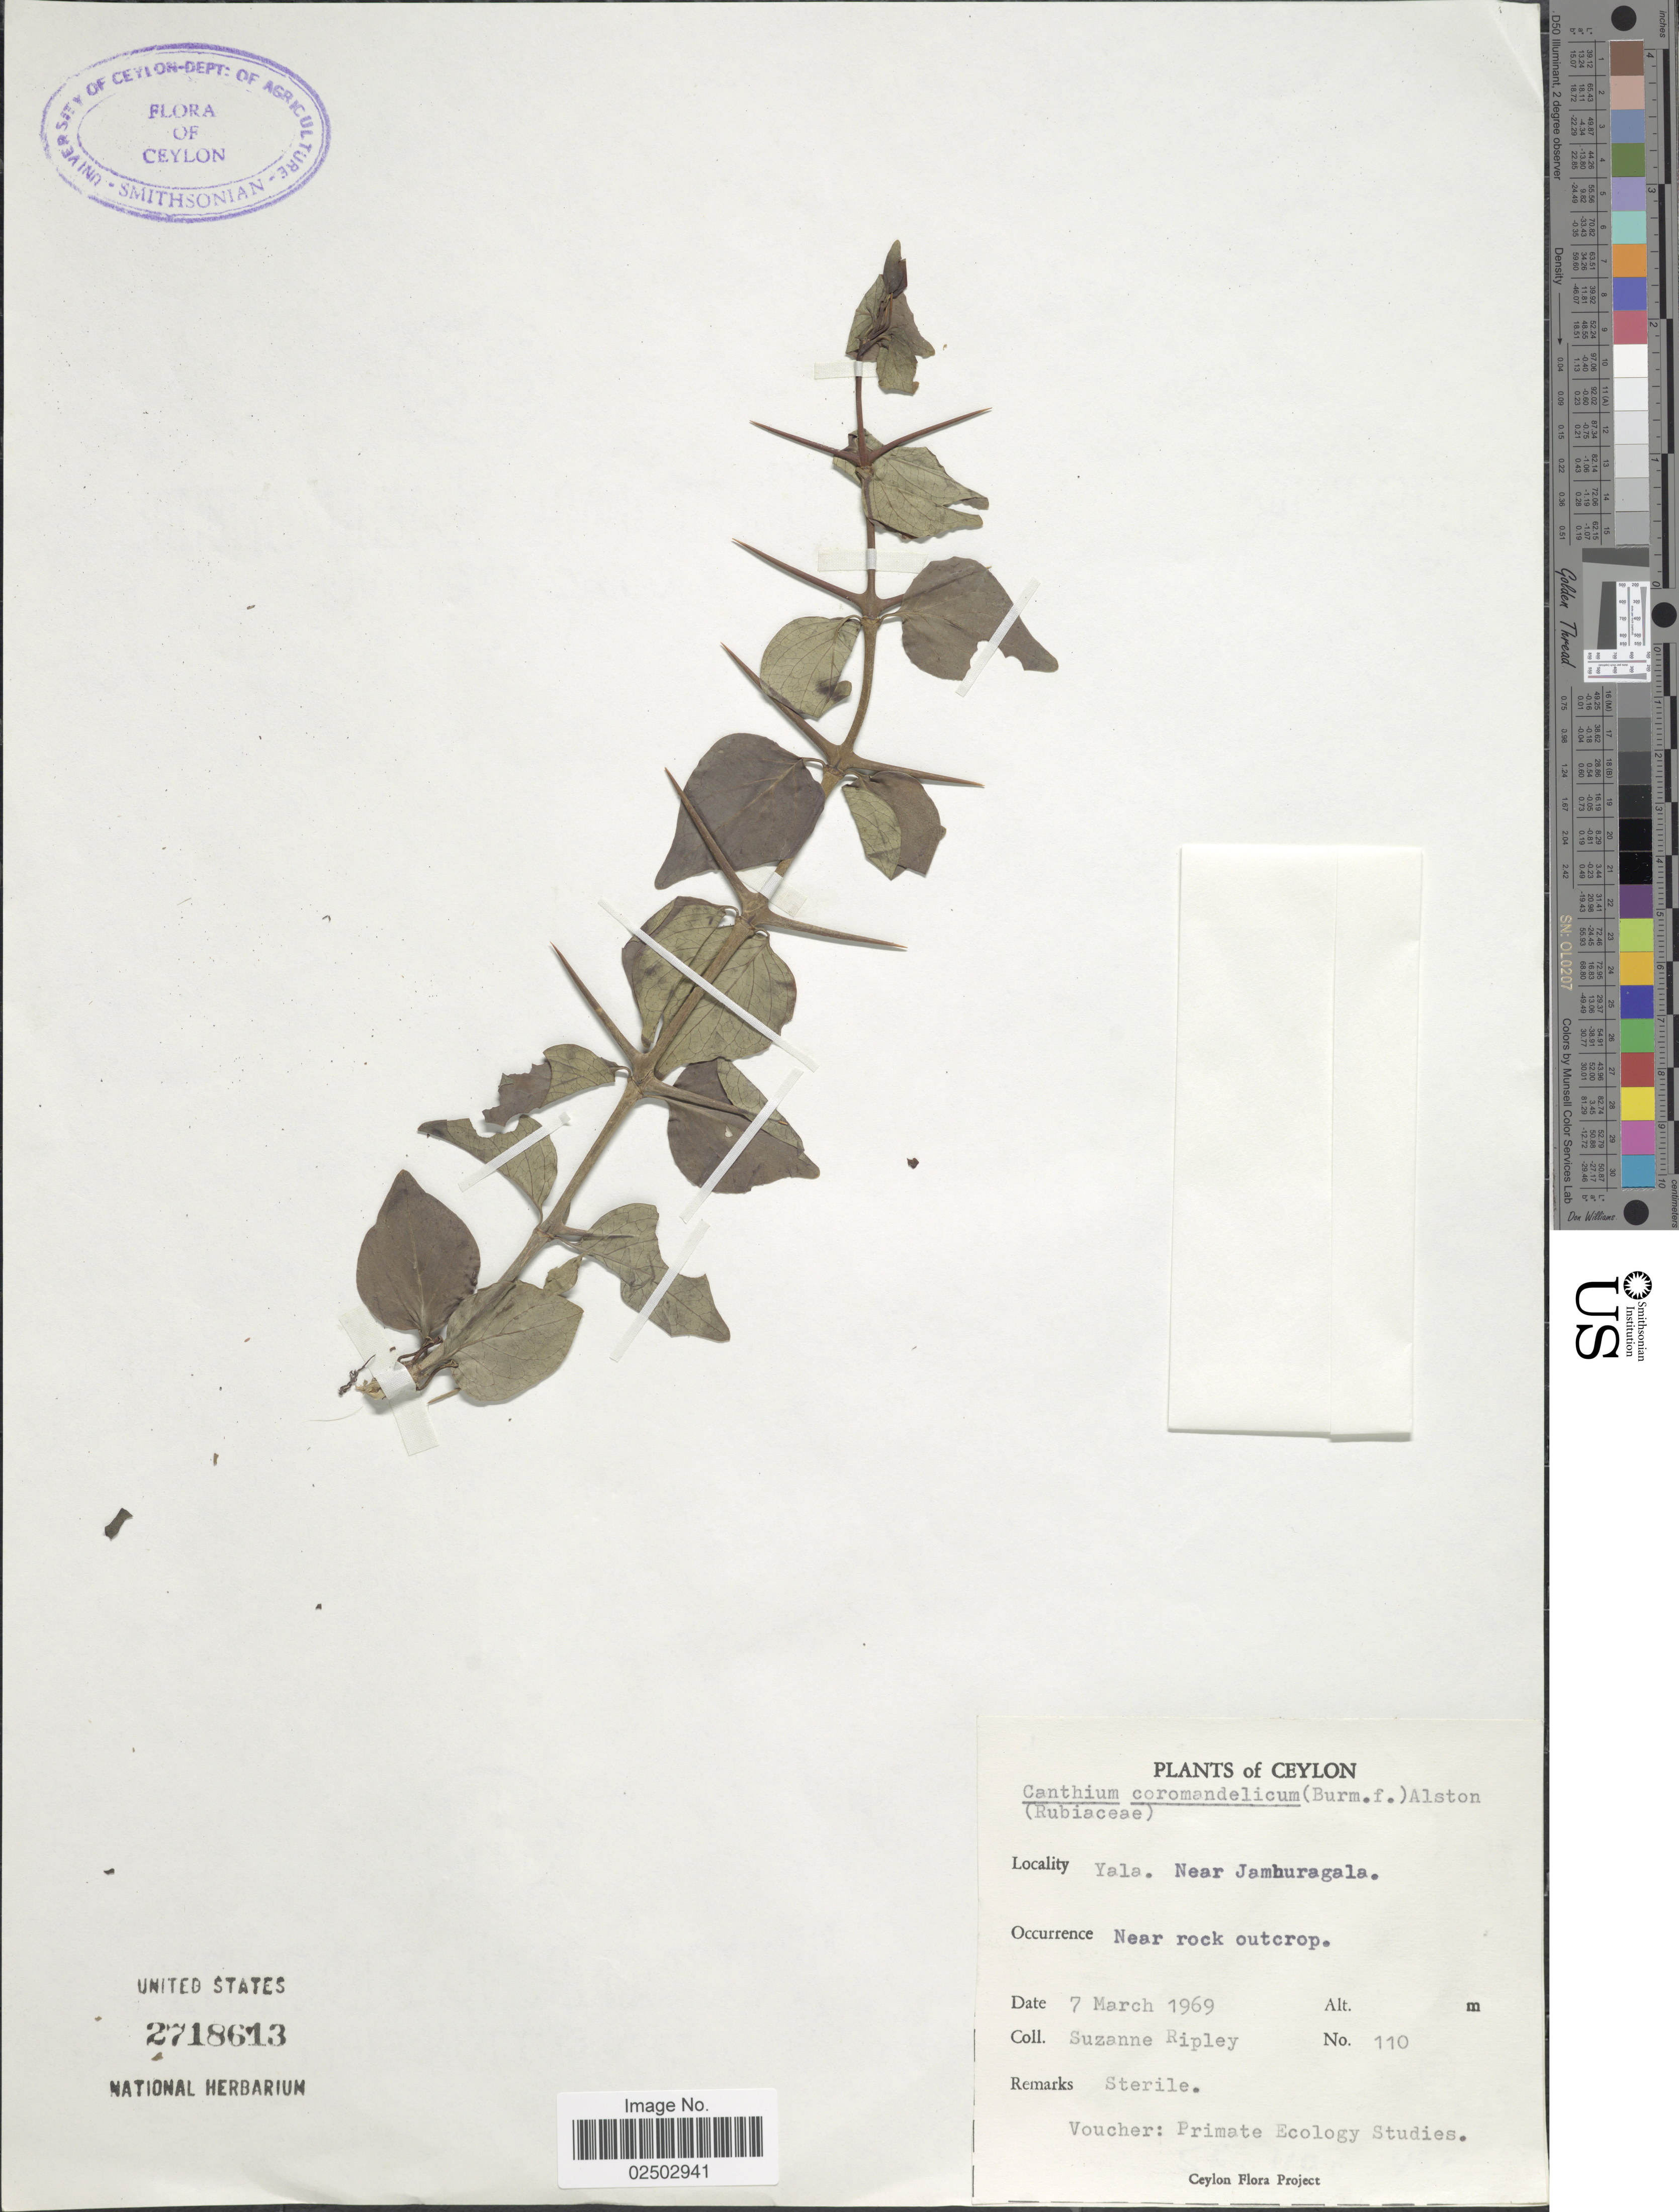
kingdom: Plantae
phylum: Tracheophyta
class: Magnoliopsida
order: Gentianales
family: Rubiaceae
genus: Canthium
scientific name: Canthium coromandelicum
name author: (Burm. f.) Alston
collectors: S. Ripley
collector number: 110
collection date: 1969-03-07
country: Sri Lanka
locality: Ceylon, Yala, Near Jamburagala, Near rock outcrop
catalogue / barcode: US 2718613